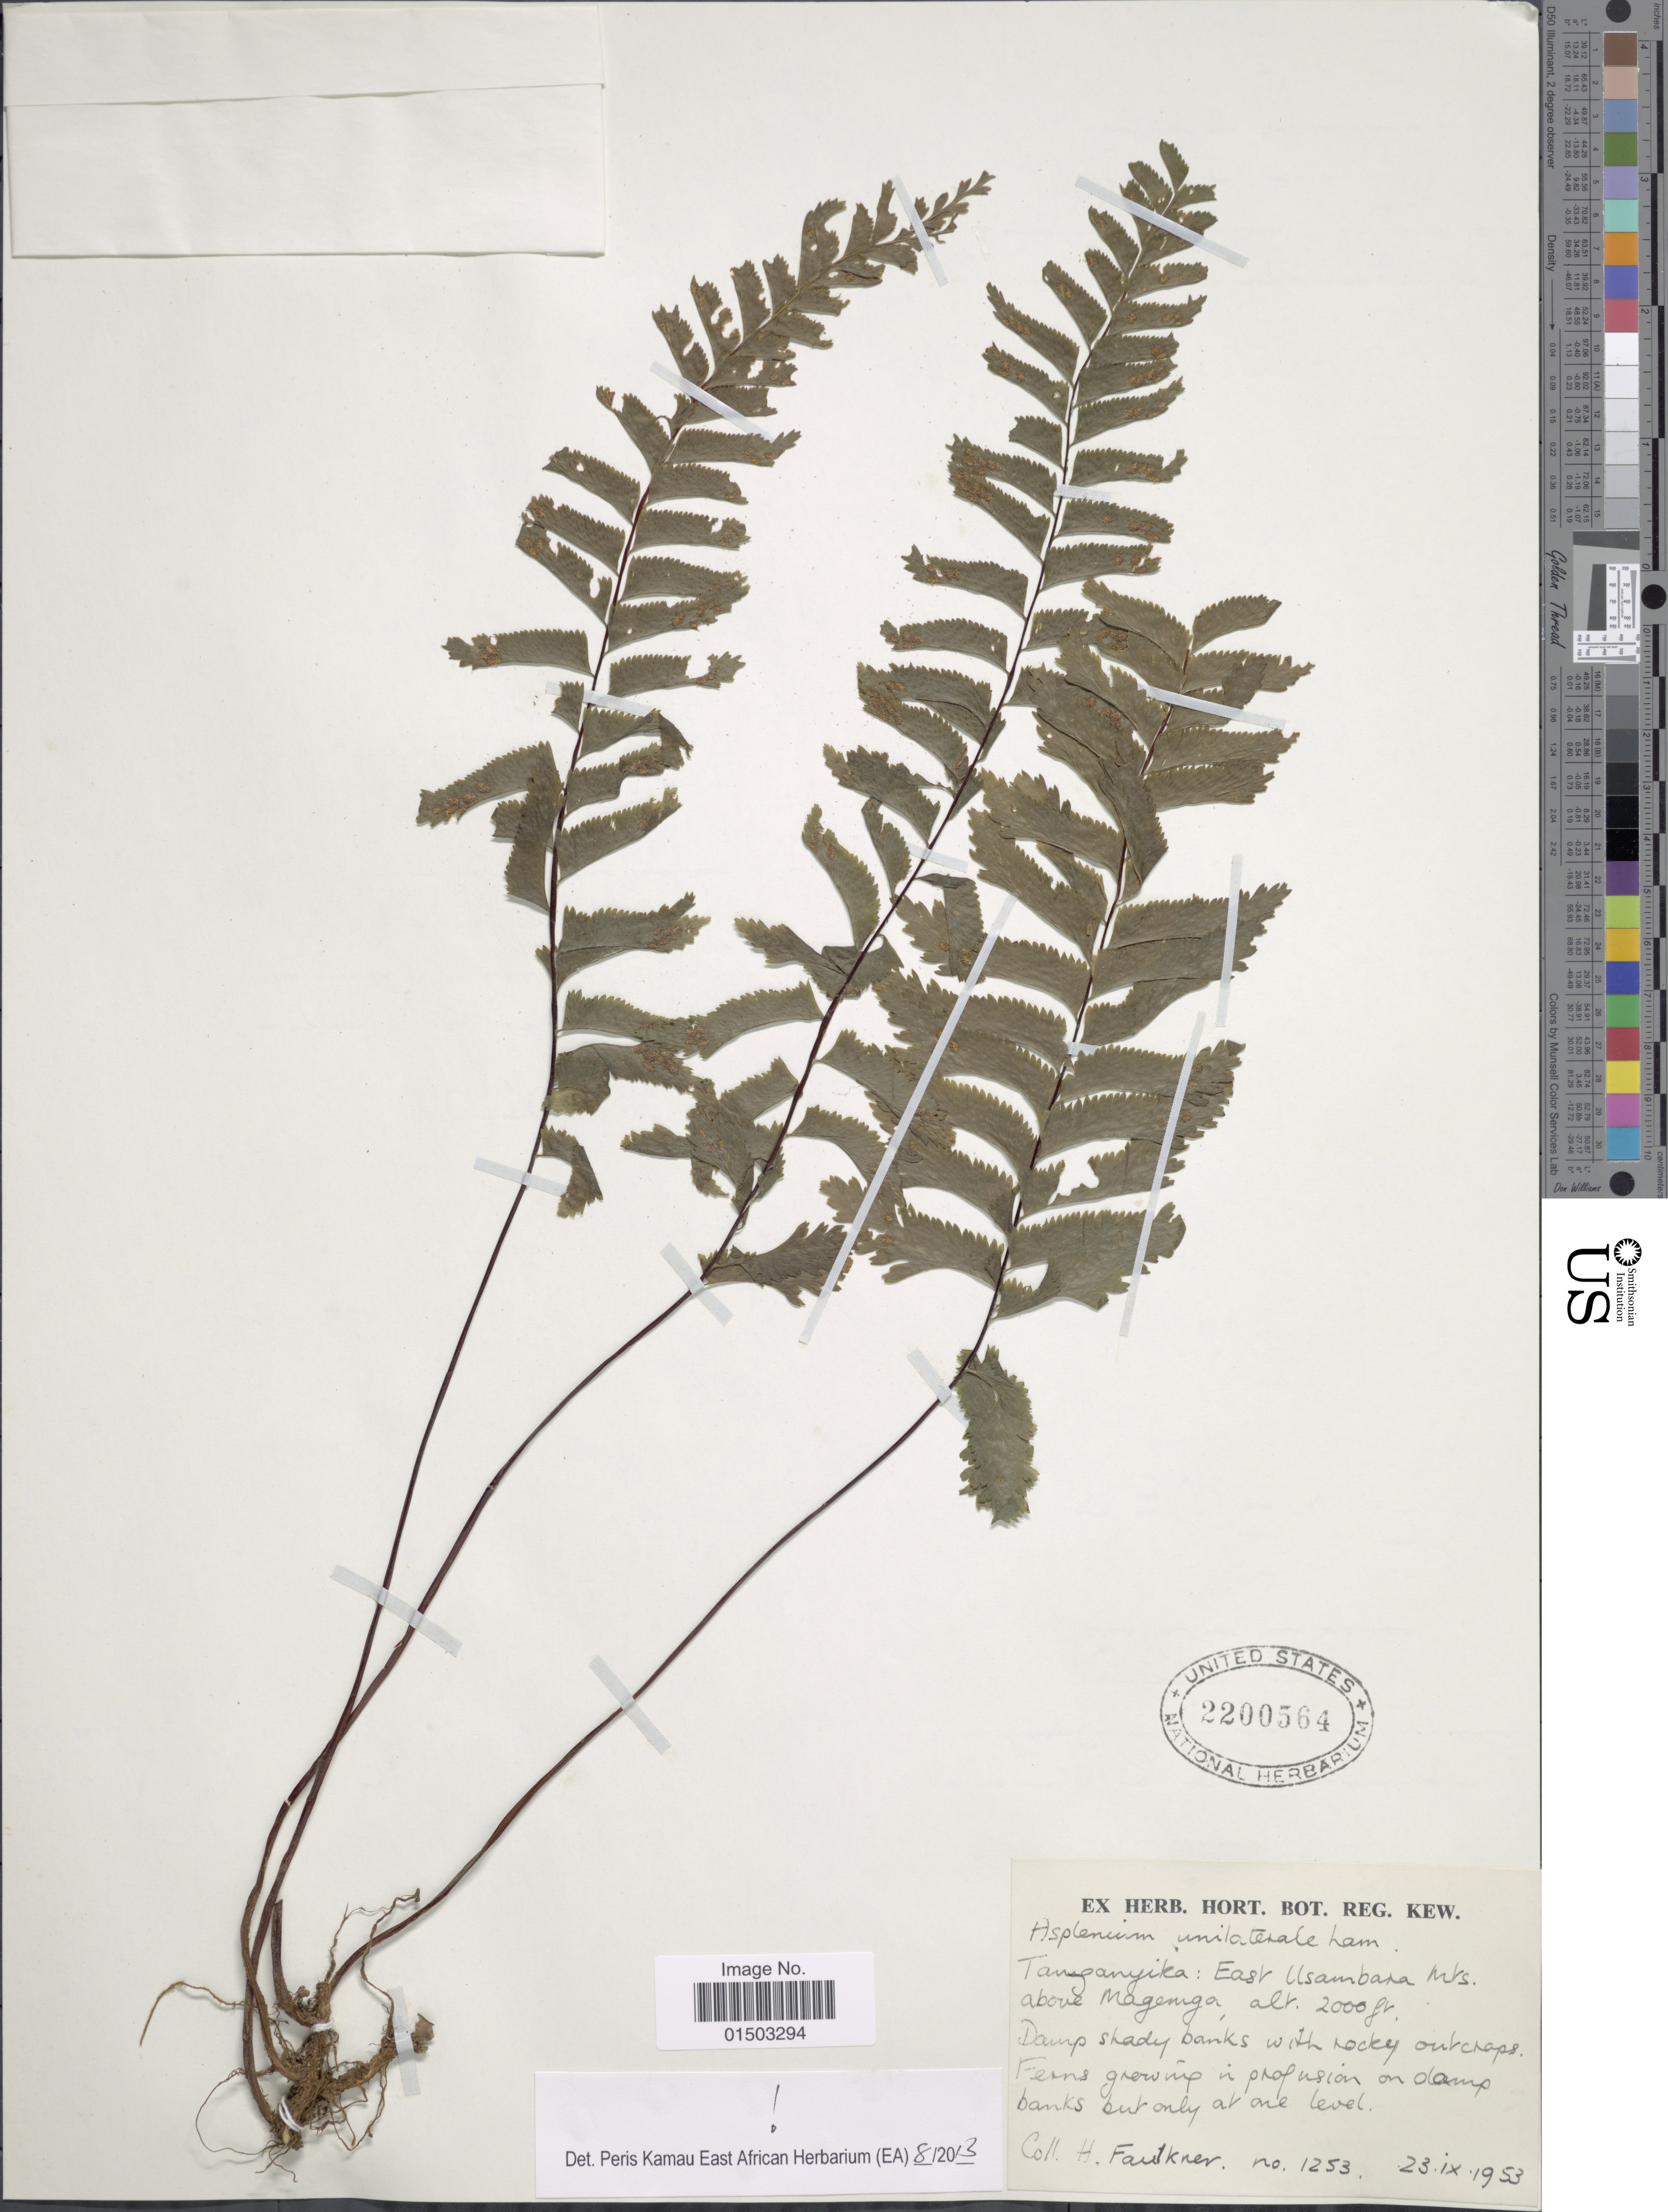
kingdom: Plantae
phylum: Tracheophyta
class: Polypodiopsida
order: Polypodiales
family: Aspleniaceae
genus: Hymenasplenium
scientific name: Hymenasplenium unilaterale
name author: (Lam.) Hayata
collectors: H. Faulkner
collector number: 1253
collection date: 1953-09-23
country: Tanzania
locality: Tanganyika: East Usambara Mts.above Magemga.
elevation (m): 610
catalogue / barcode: US 2200564